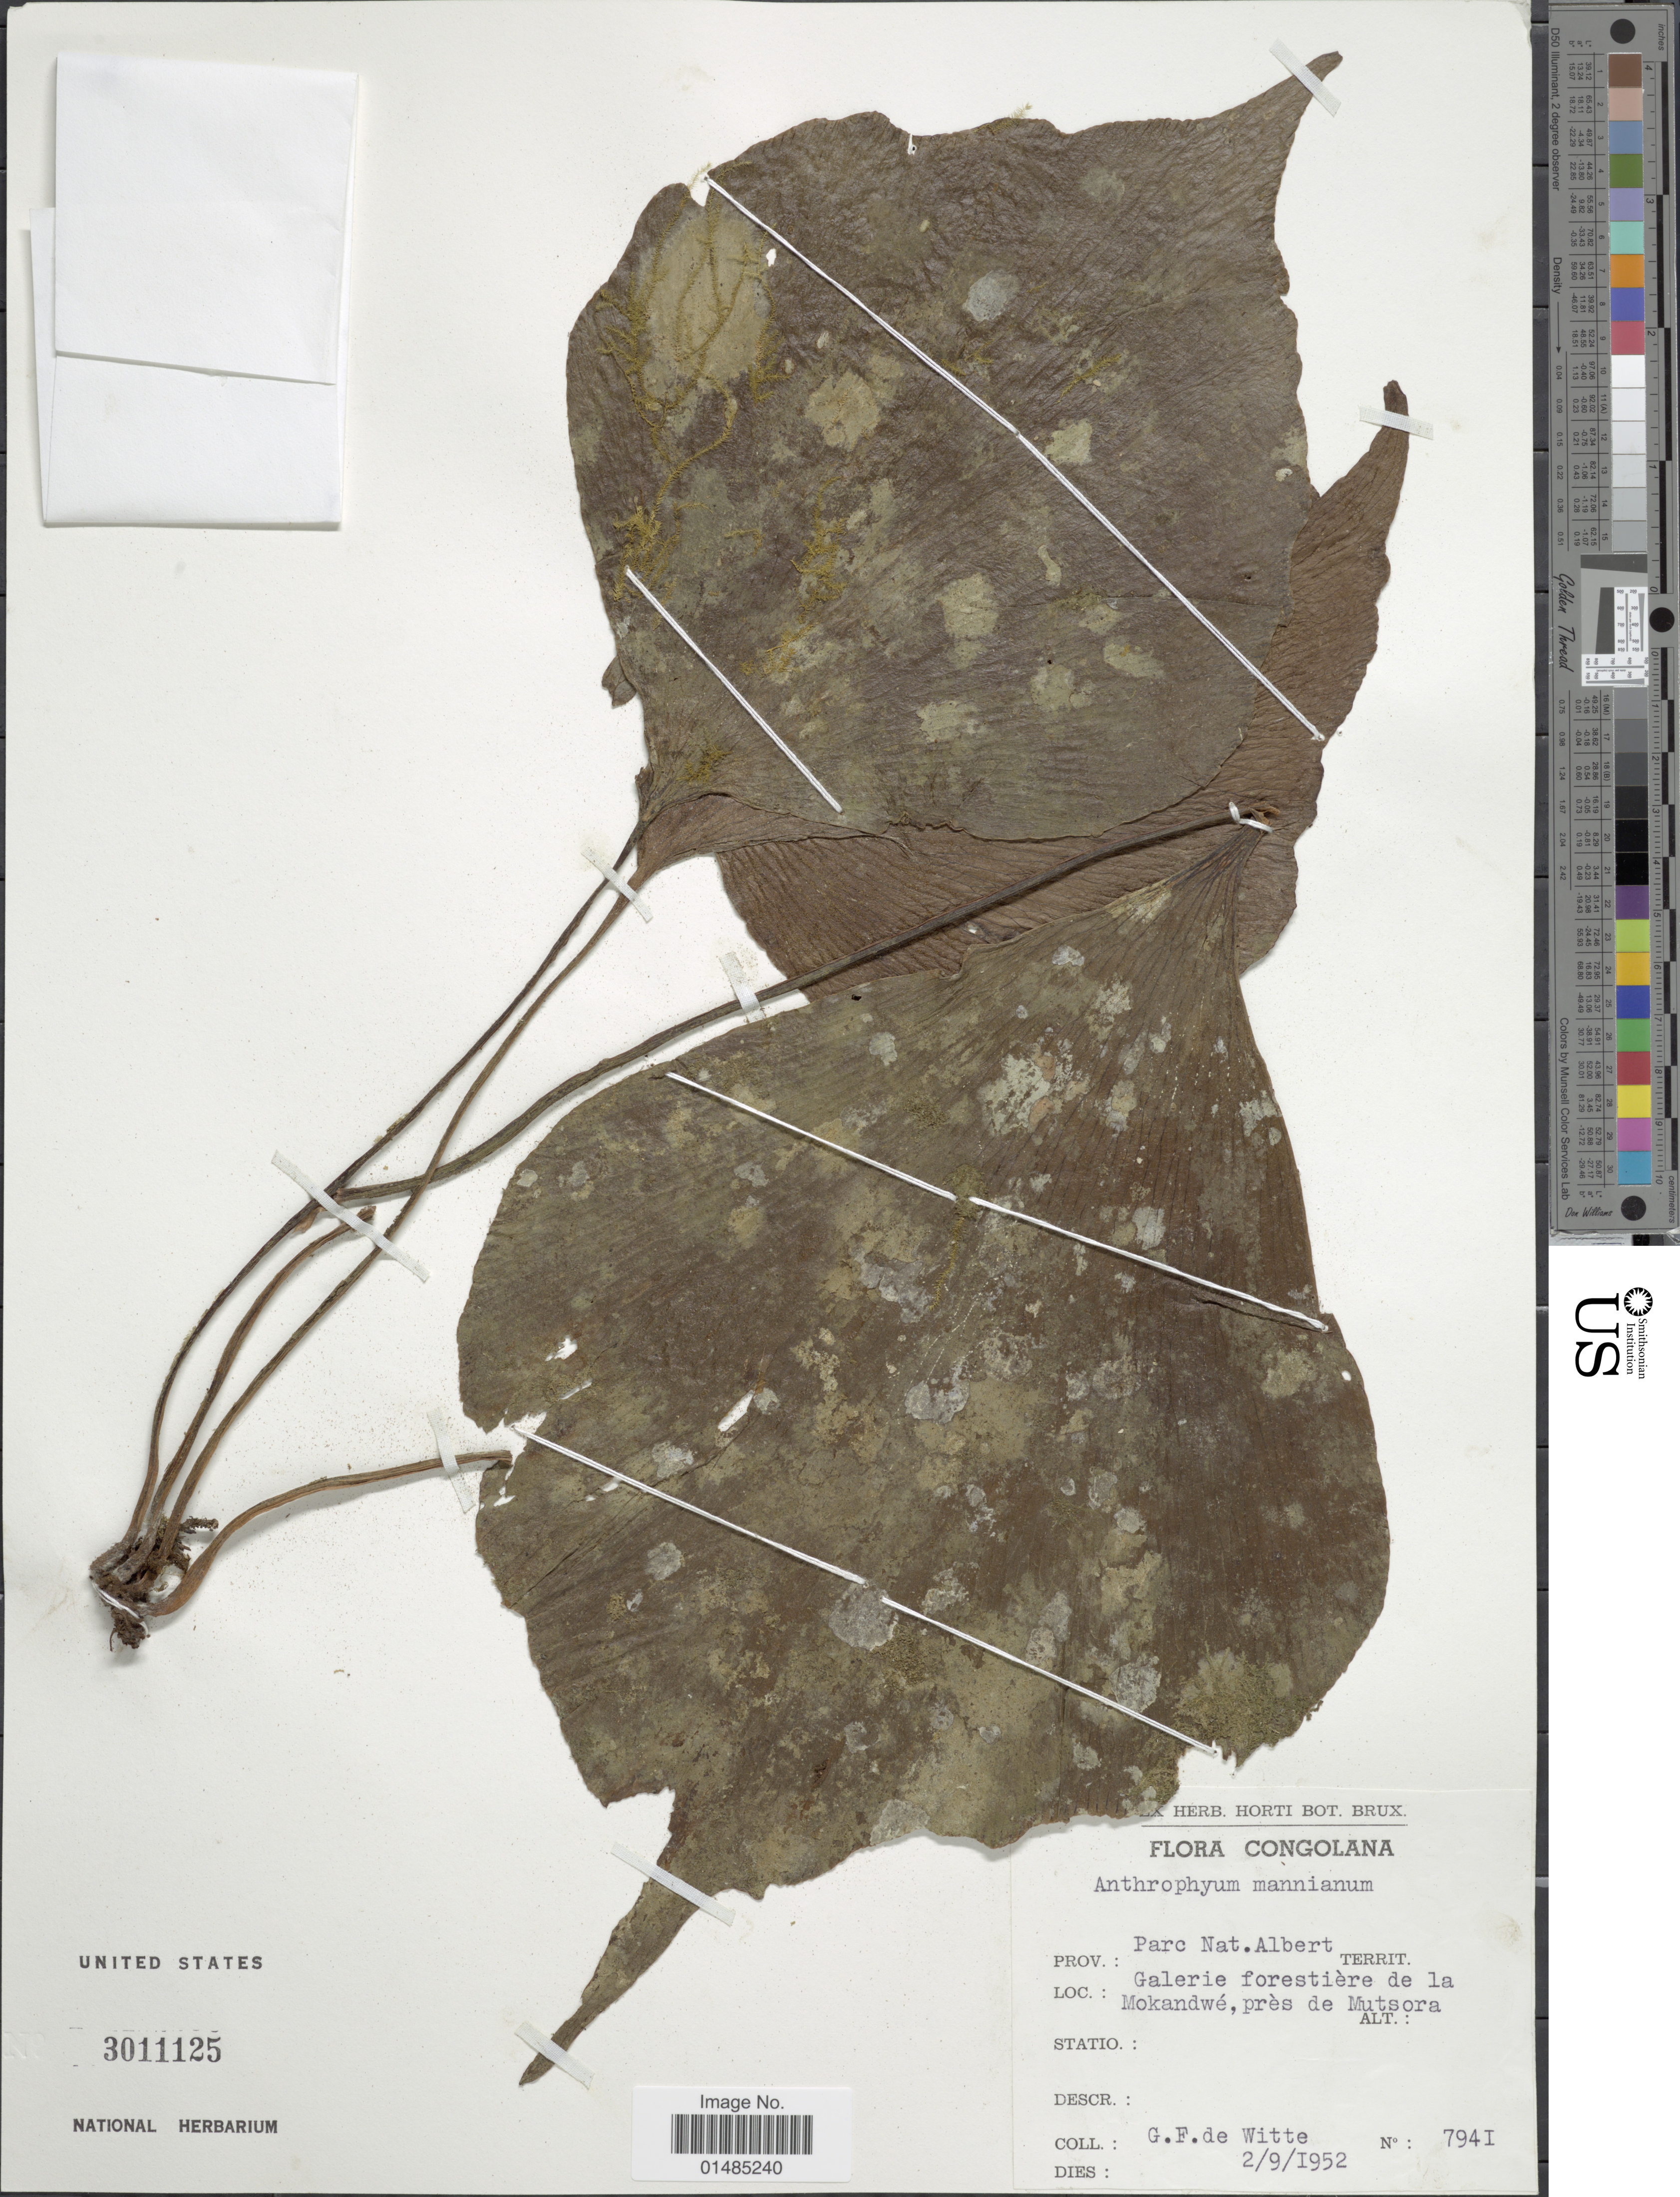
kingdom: Plantae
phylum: Tracheophyta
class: Polypodiopsida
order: Polypodiales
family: Pteridaceae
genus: Antrophyum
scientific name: Antrophyum mannianum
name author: Hook.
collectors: G. F. Witte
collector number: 7941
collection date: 1952-09-02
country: Congo, Democratic Republic of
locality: Congolana, Parc Nat. Albert, Galerie forestière de la Mokandwé, près de Mutsora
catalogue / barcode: US 3011125